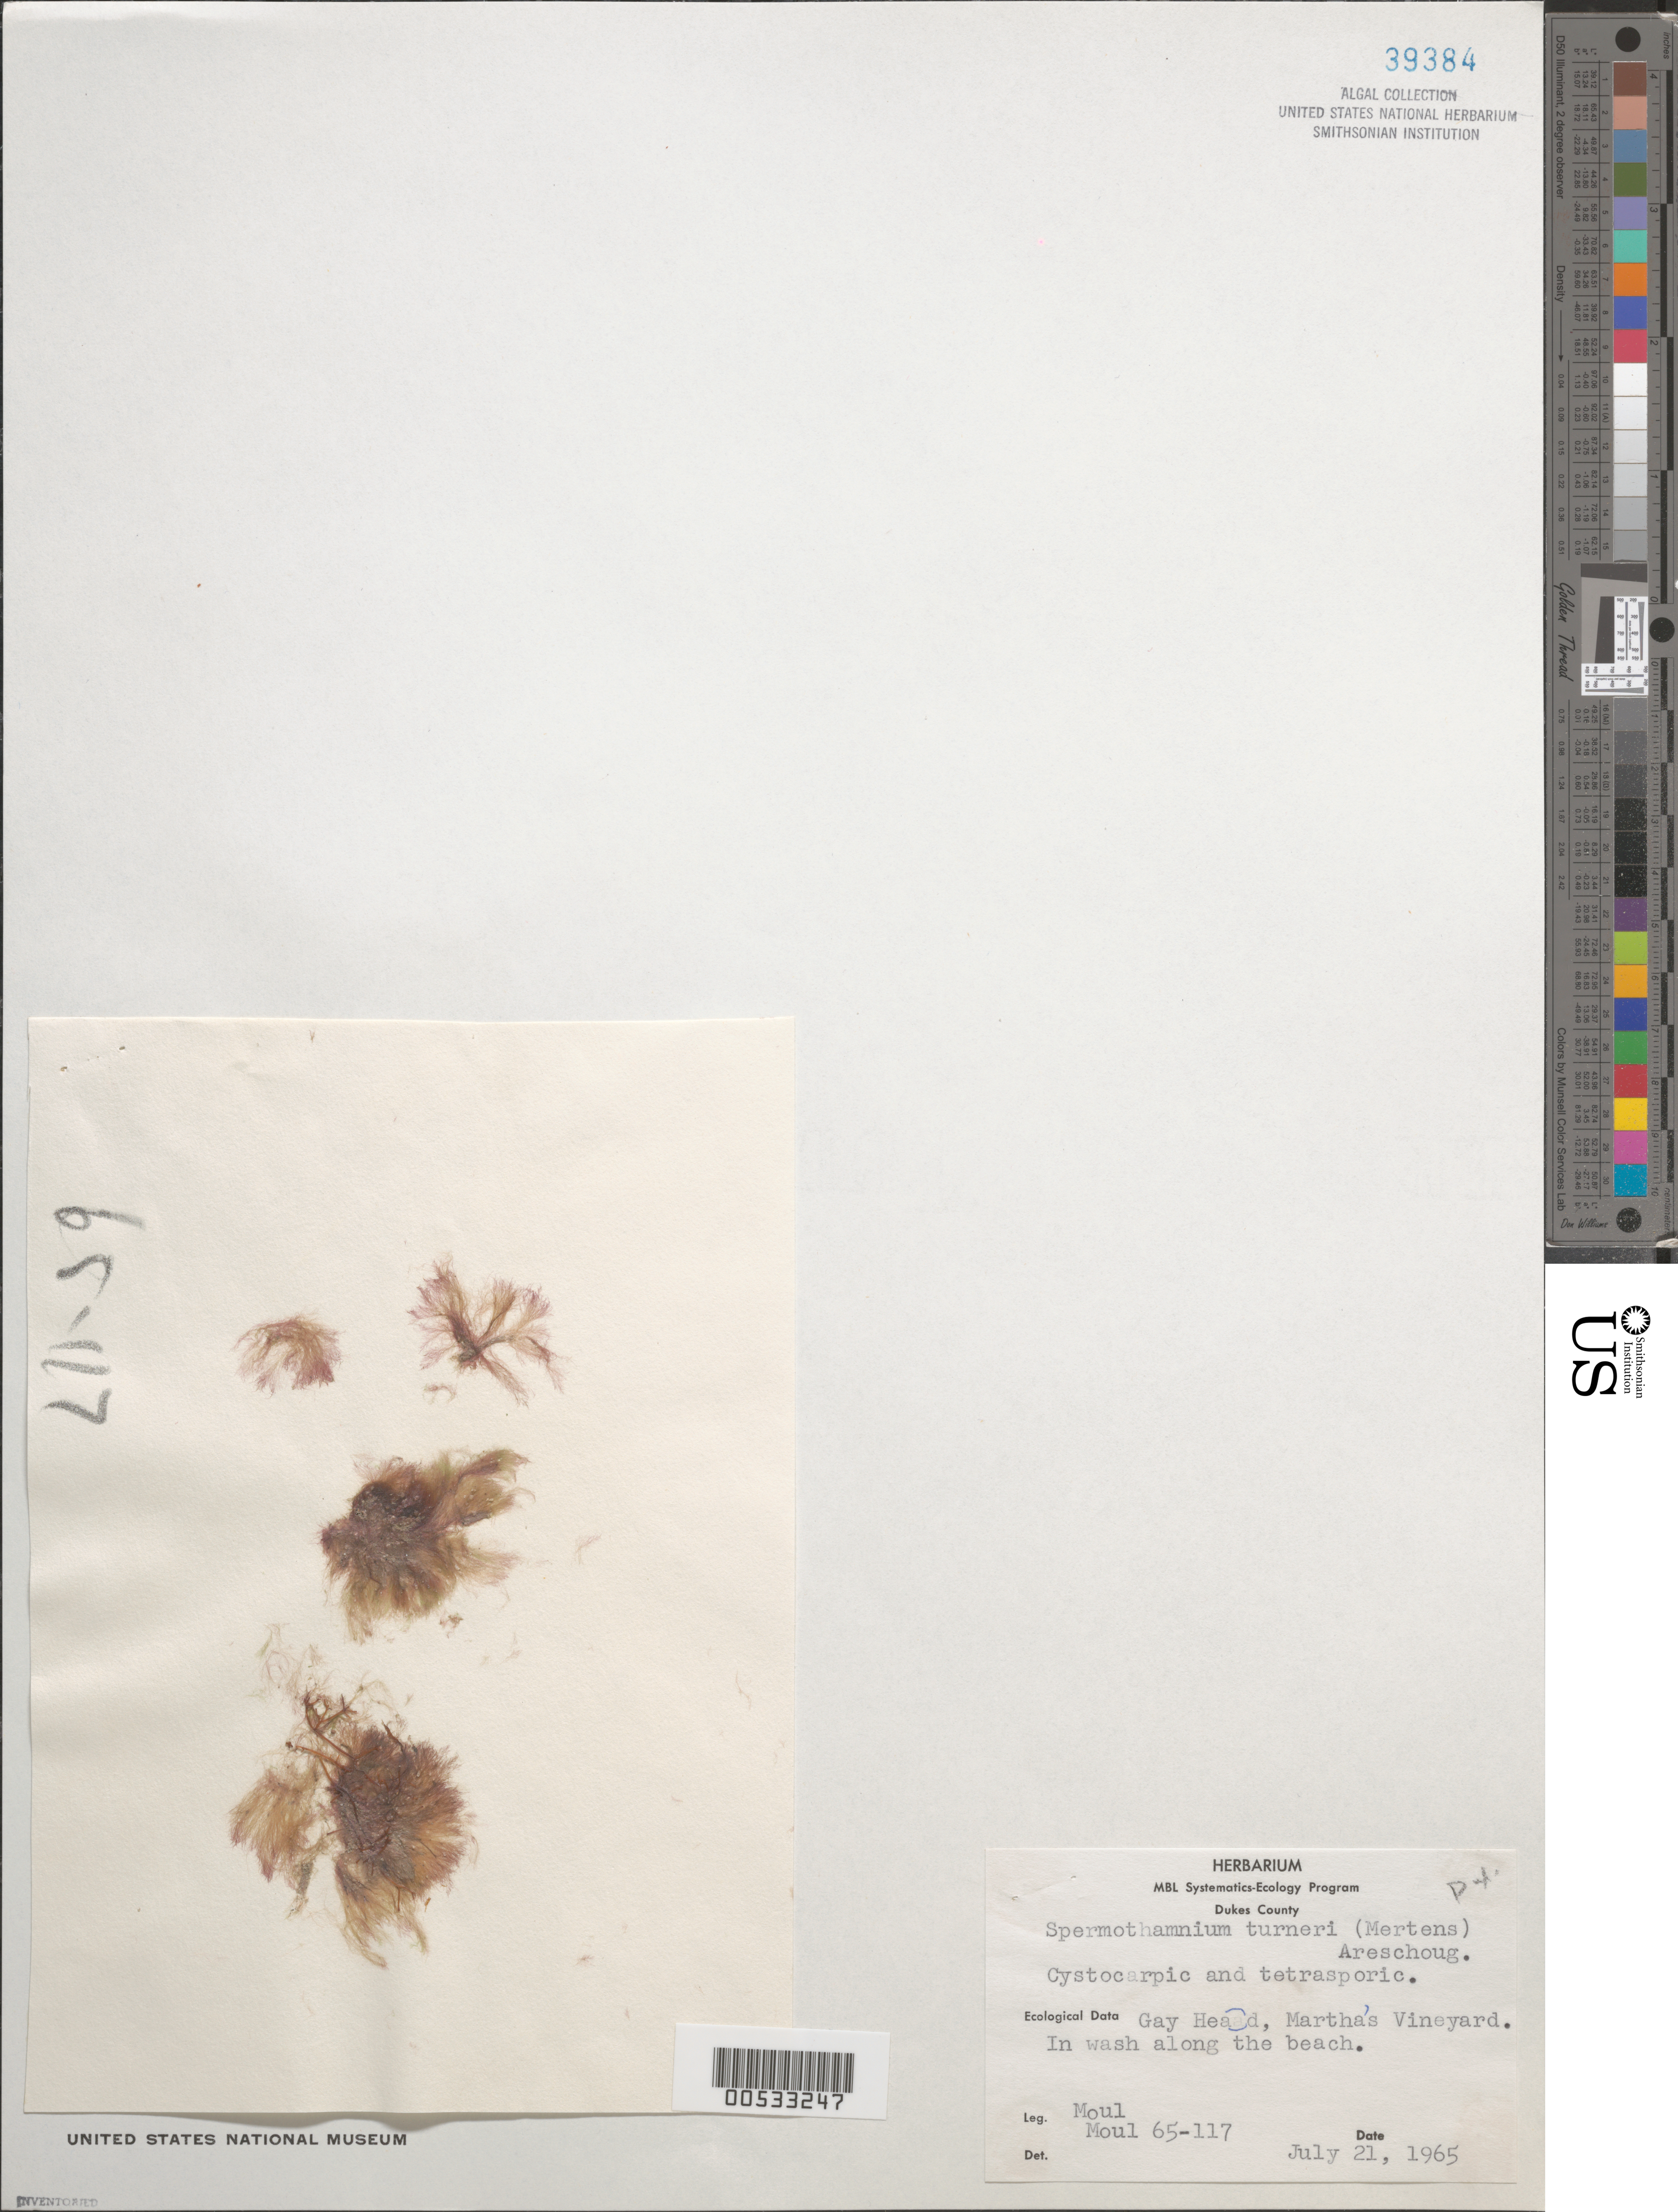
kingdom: Plantae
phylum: Rhodophyta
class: Florideophyceae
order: Ceramiales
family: Ceramiaceae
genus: Scagelothamnion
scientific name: Scagelothamnion turneri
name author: (Mert. ex Roth) A. Athanasiadis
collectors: E. T. Moul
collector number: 65-117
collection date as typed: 21 Jul 1965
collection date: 1965-07-21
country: United States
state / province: Massachusetts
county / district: Dukes County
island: Martha's Vineyard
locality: Gay Head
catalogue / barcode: US 39384